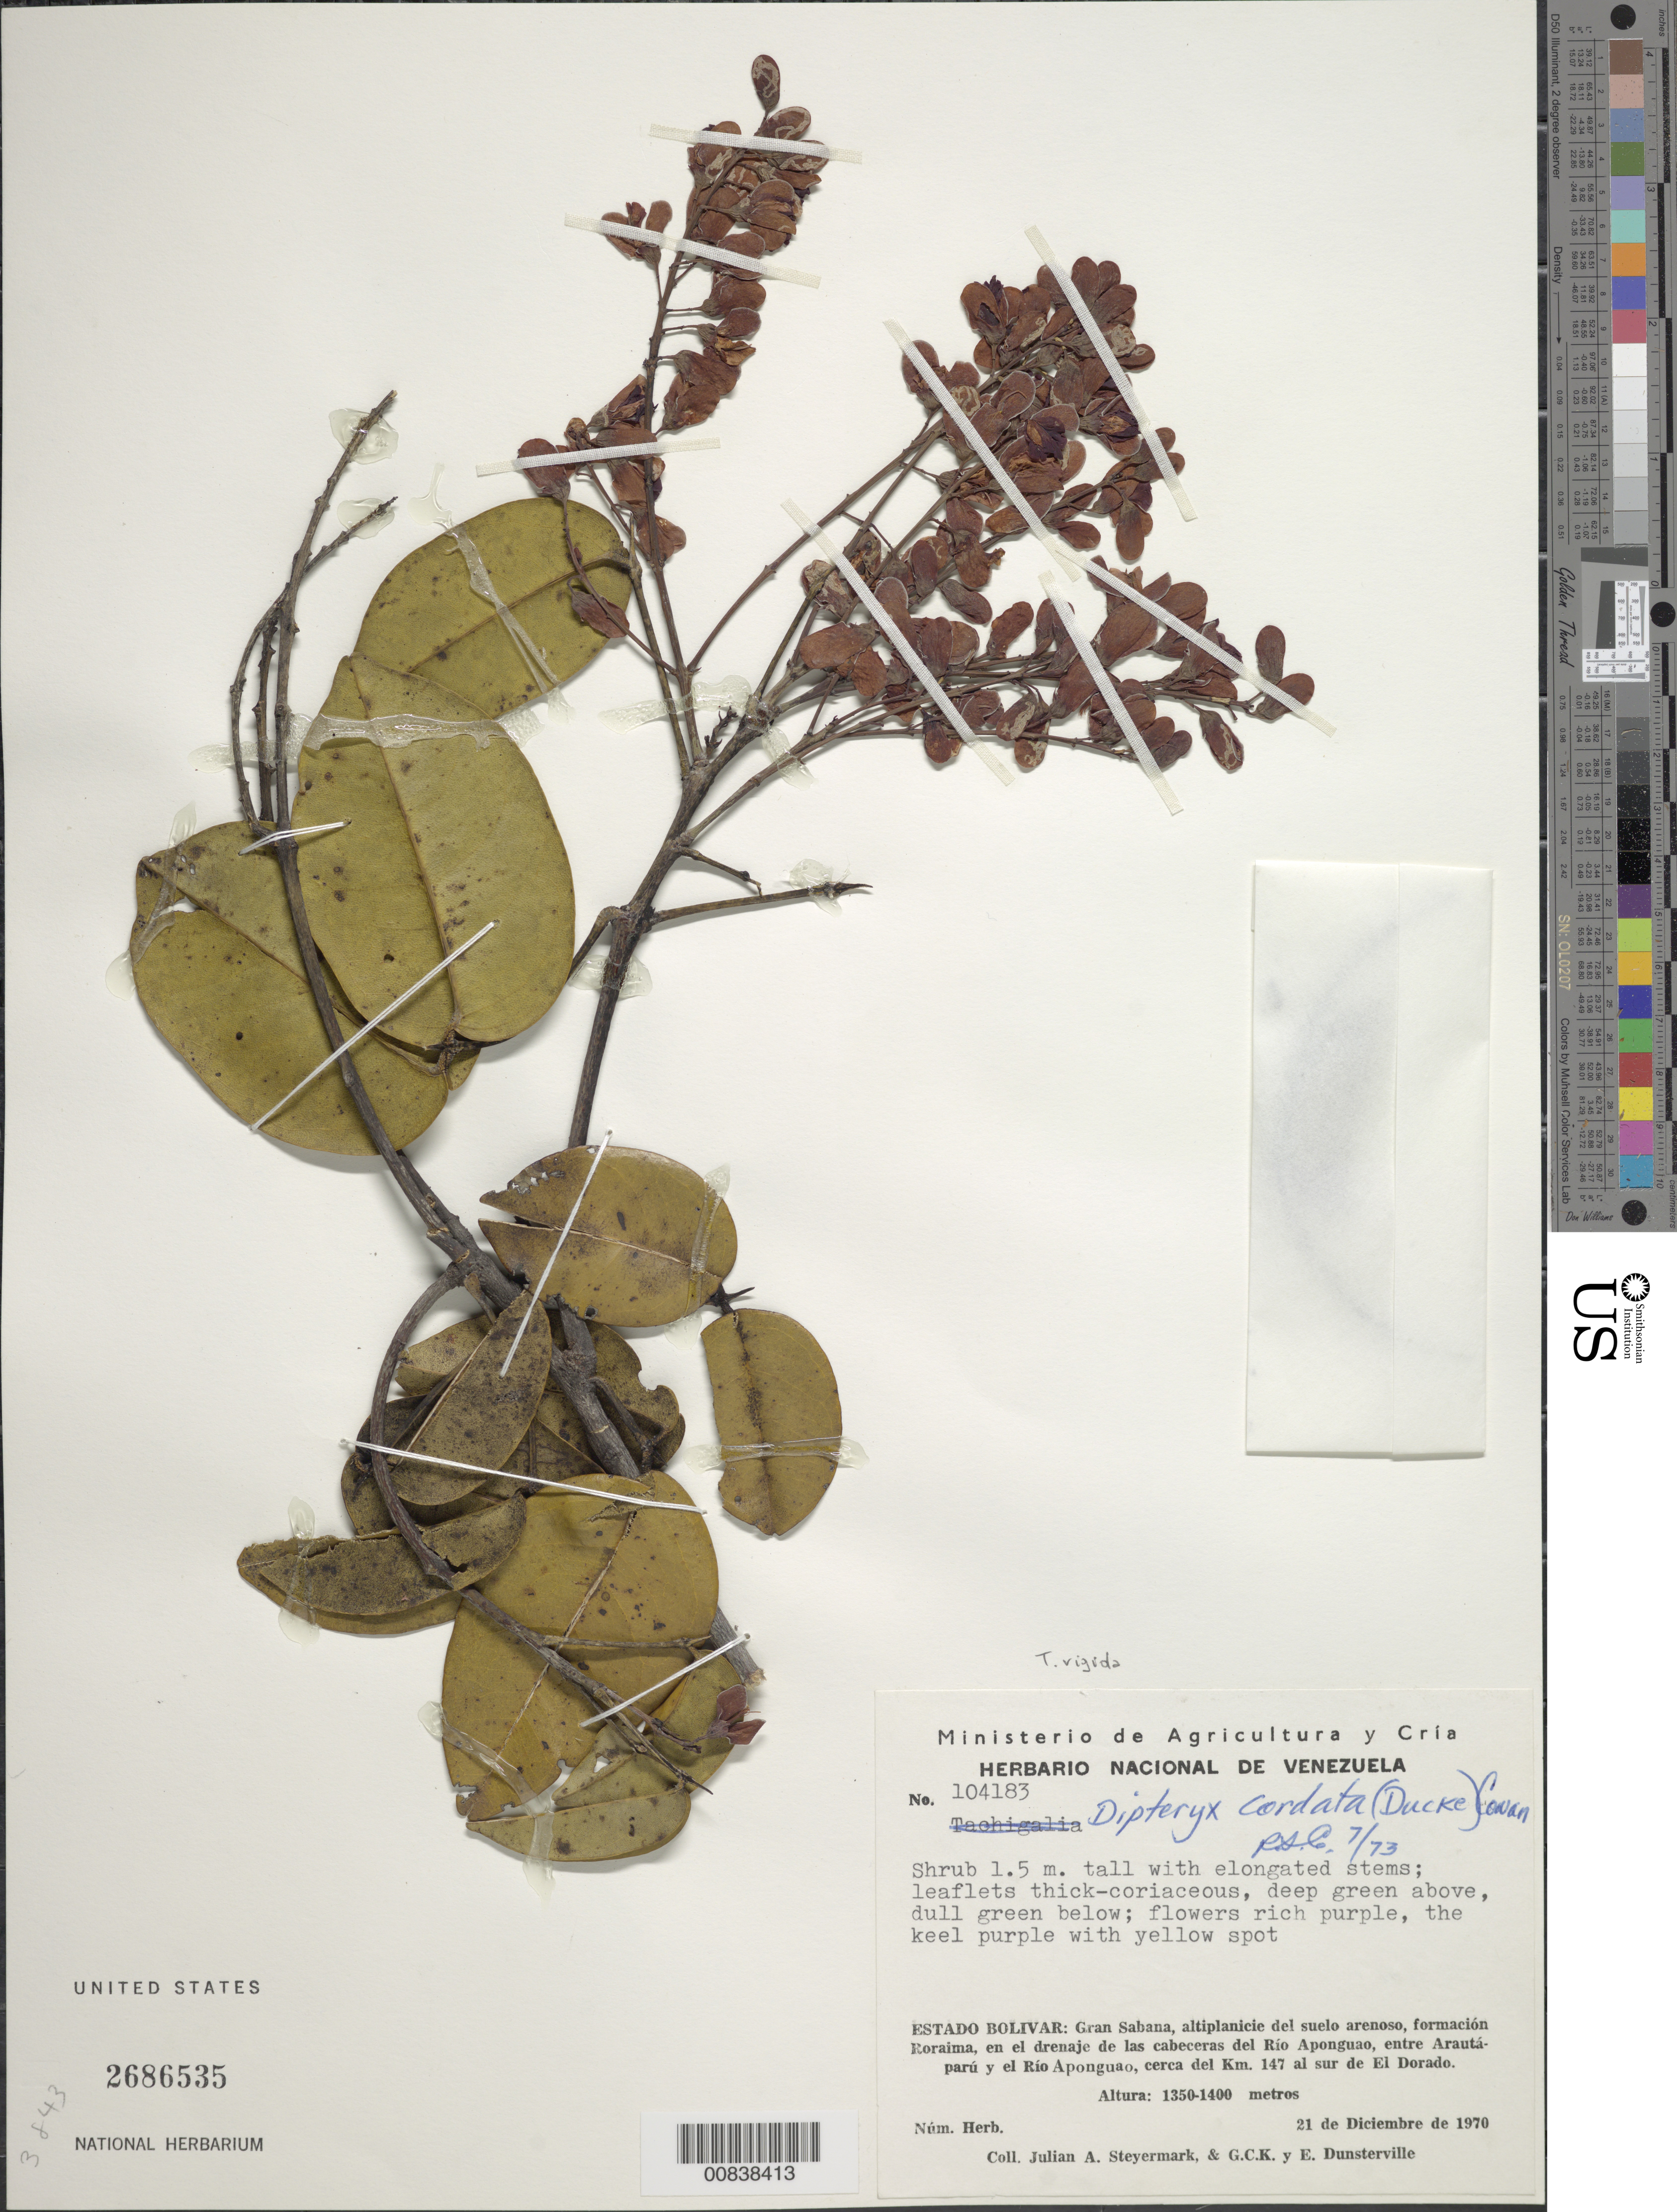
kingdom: Plantae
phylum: Tracheophyta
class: Magnoliopsida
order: Fabales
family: Fabaceae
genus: Taralea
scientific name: Taralea rigida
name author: Schery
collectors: J. Steyermark, G. C. K. Dunsterville & E. Dunsterville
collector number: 104183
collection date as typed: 21-Dec-70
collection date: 1970-12-21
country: Venezuela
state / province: Bolívar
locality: Gran Sabana, formacion Roraima, Río Apinguao, entre Arautaparu y el Río Aponguao, 147 km sur de El Dorado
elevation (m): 1350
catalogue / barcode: US 2686535